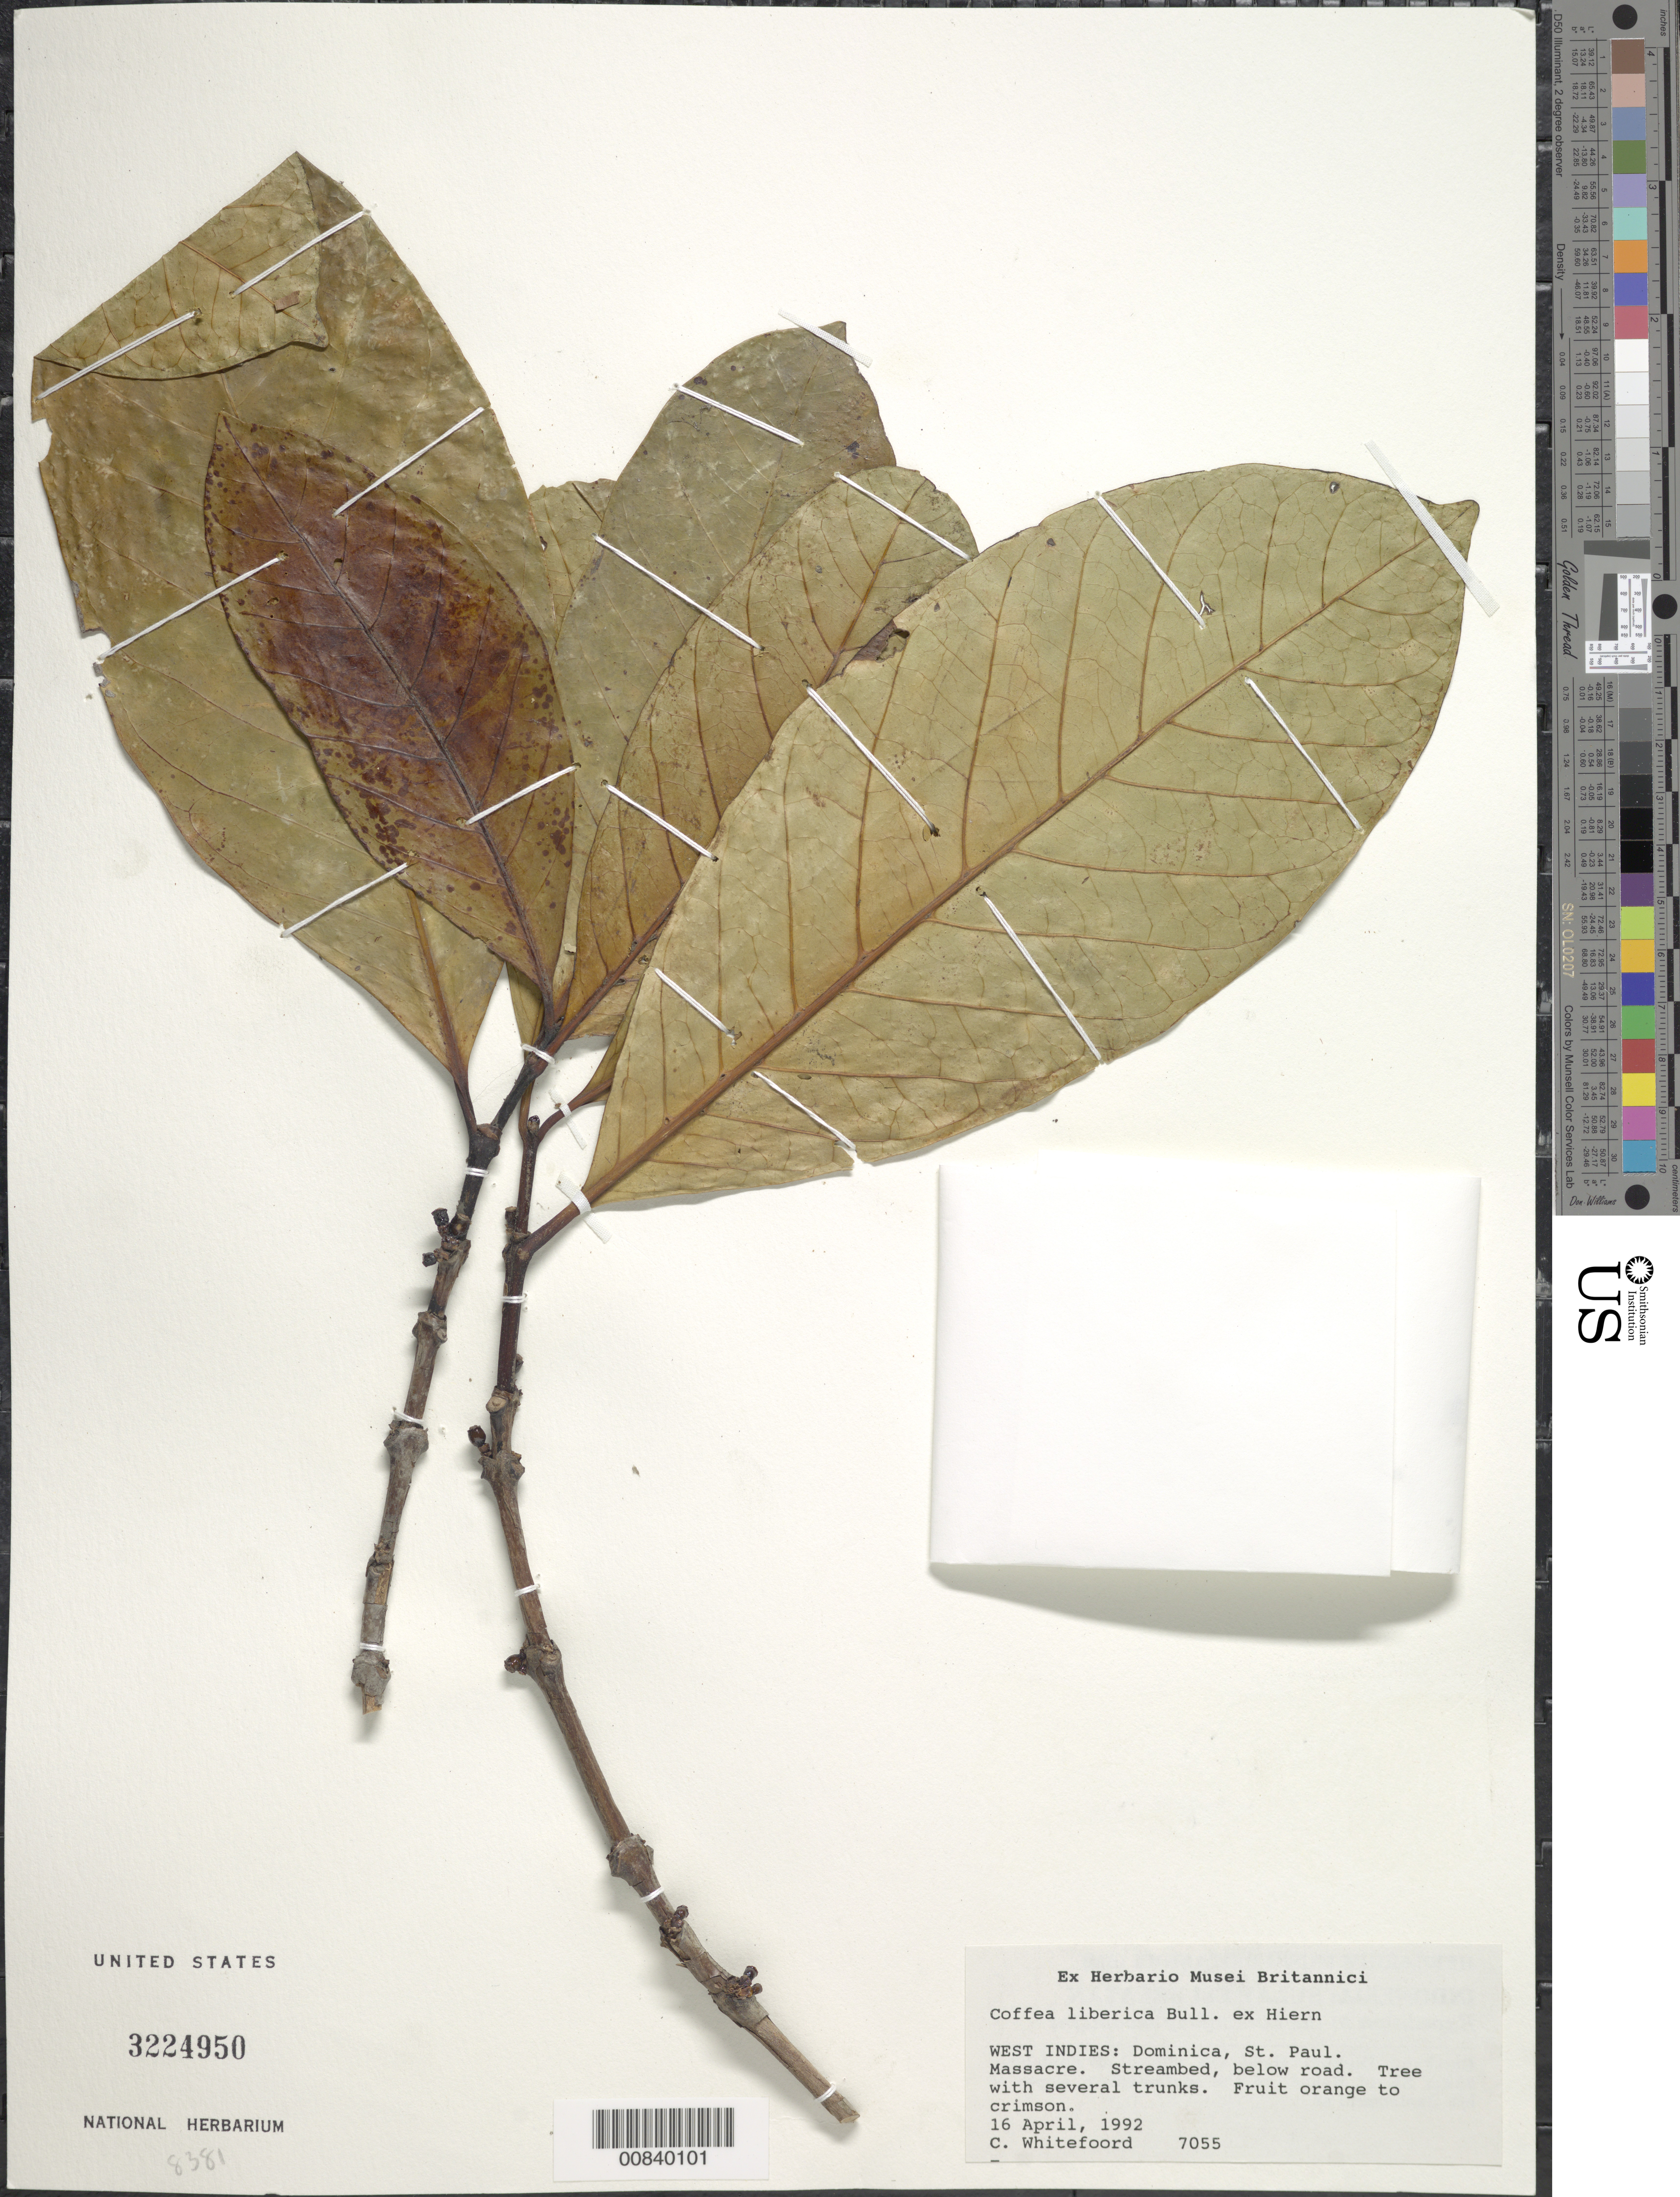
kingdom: Plantae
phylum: Tracheophyta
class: Magnoliopsida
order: Gentianales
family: Rubiaceae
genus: Coffea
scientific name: Coffea liberica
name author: Hiern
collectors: C. Whitefoord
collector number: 7055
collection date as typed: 16 Apr 1992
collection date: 1992-04-16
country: Dominica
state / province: St. Paul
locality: Massacre. Stream, below road.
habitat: Streambed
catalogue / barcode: US 3224950